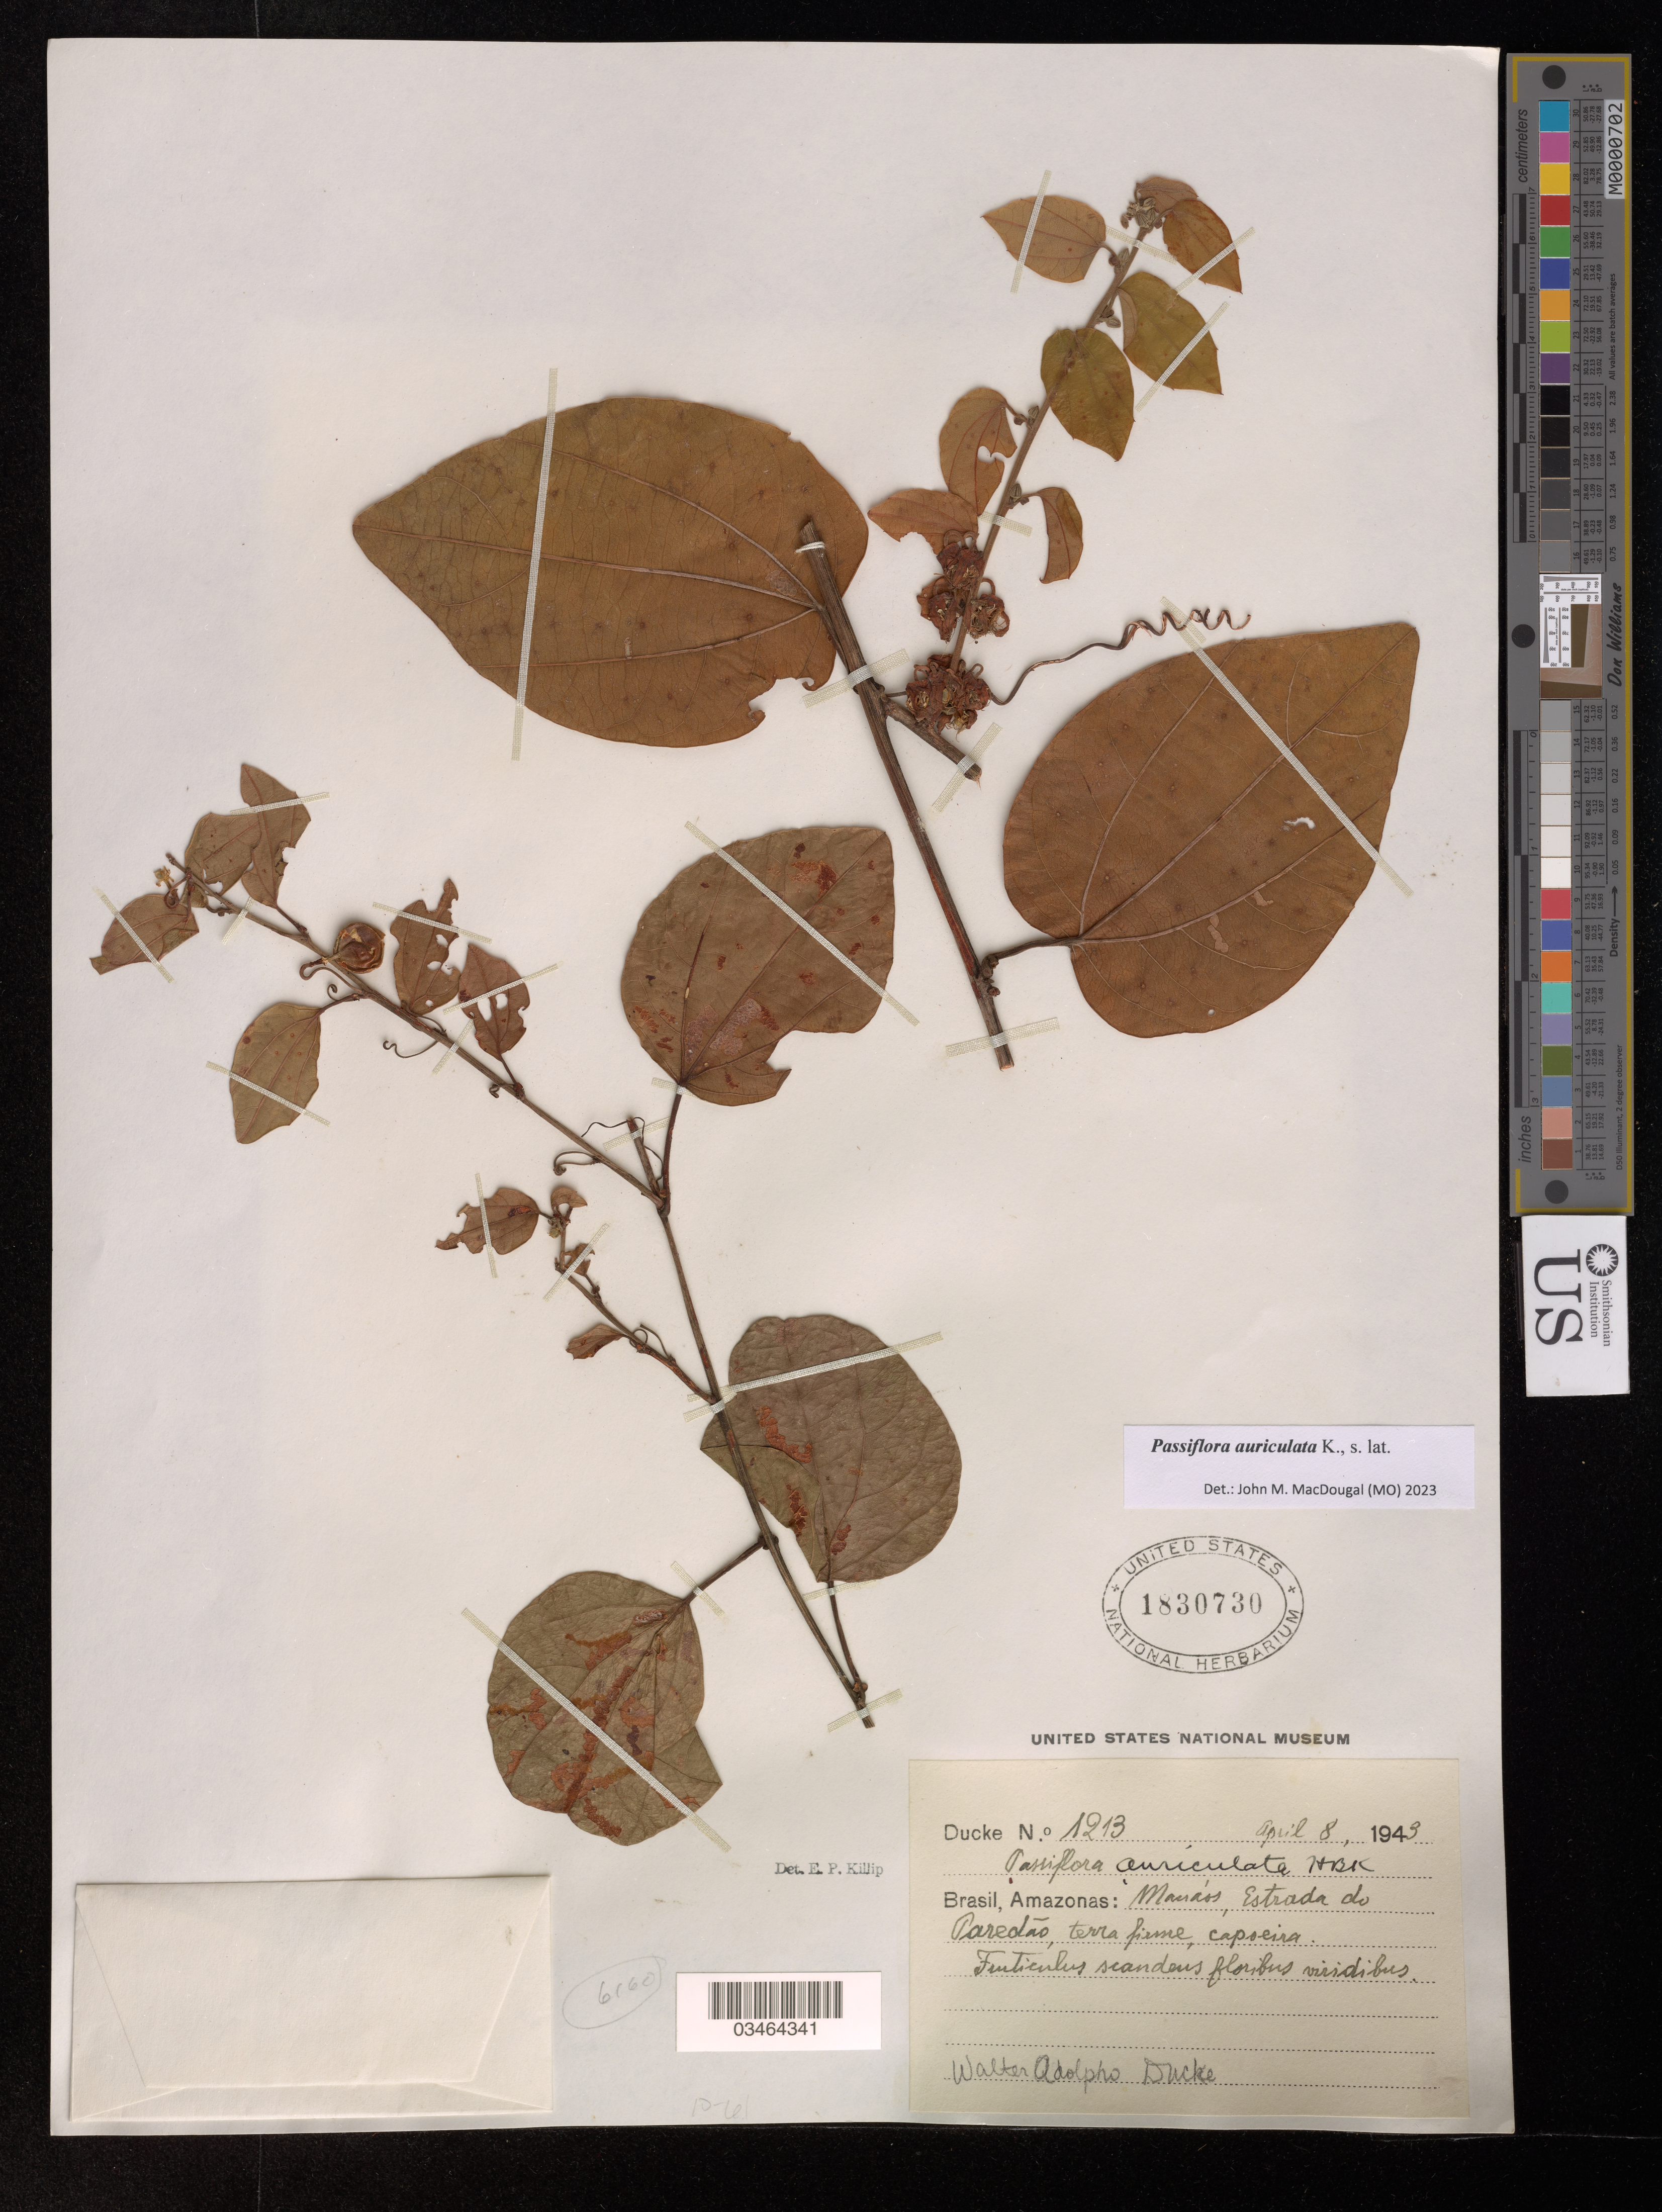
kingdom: Plantae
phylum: Tracheophyta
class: Magnoliopsida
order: Malpighiales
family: Passifloraceae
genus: Passiflora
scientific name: Passiflora auriculata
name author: Kunth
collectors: W. Ducke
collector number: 1213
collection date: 1943-04-08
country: Brazil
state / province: Amazonas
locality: Manáus, Estrada do Paredão, terra firma.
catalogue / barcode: US 1830730